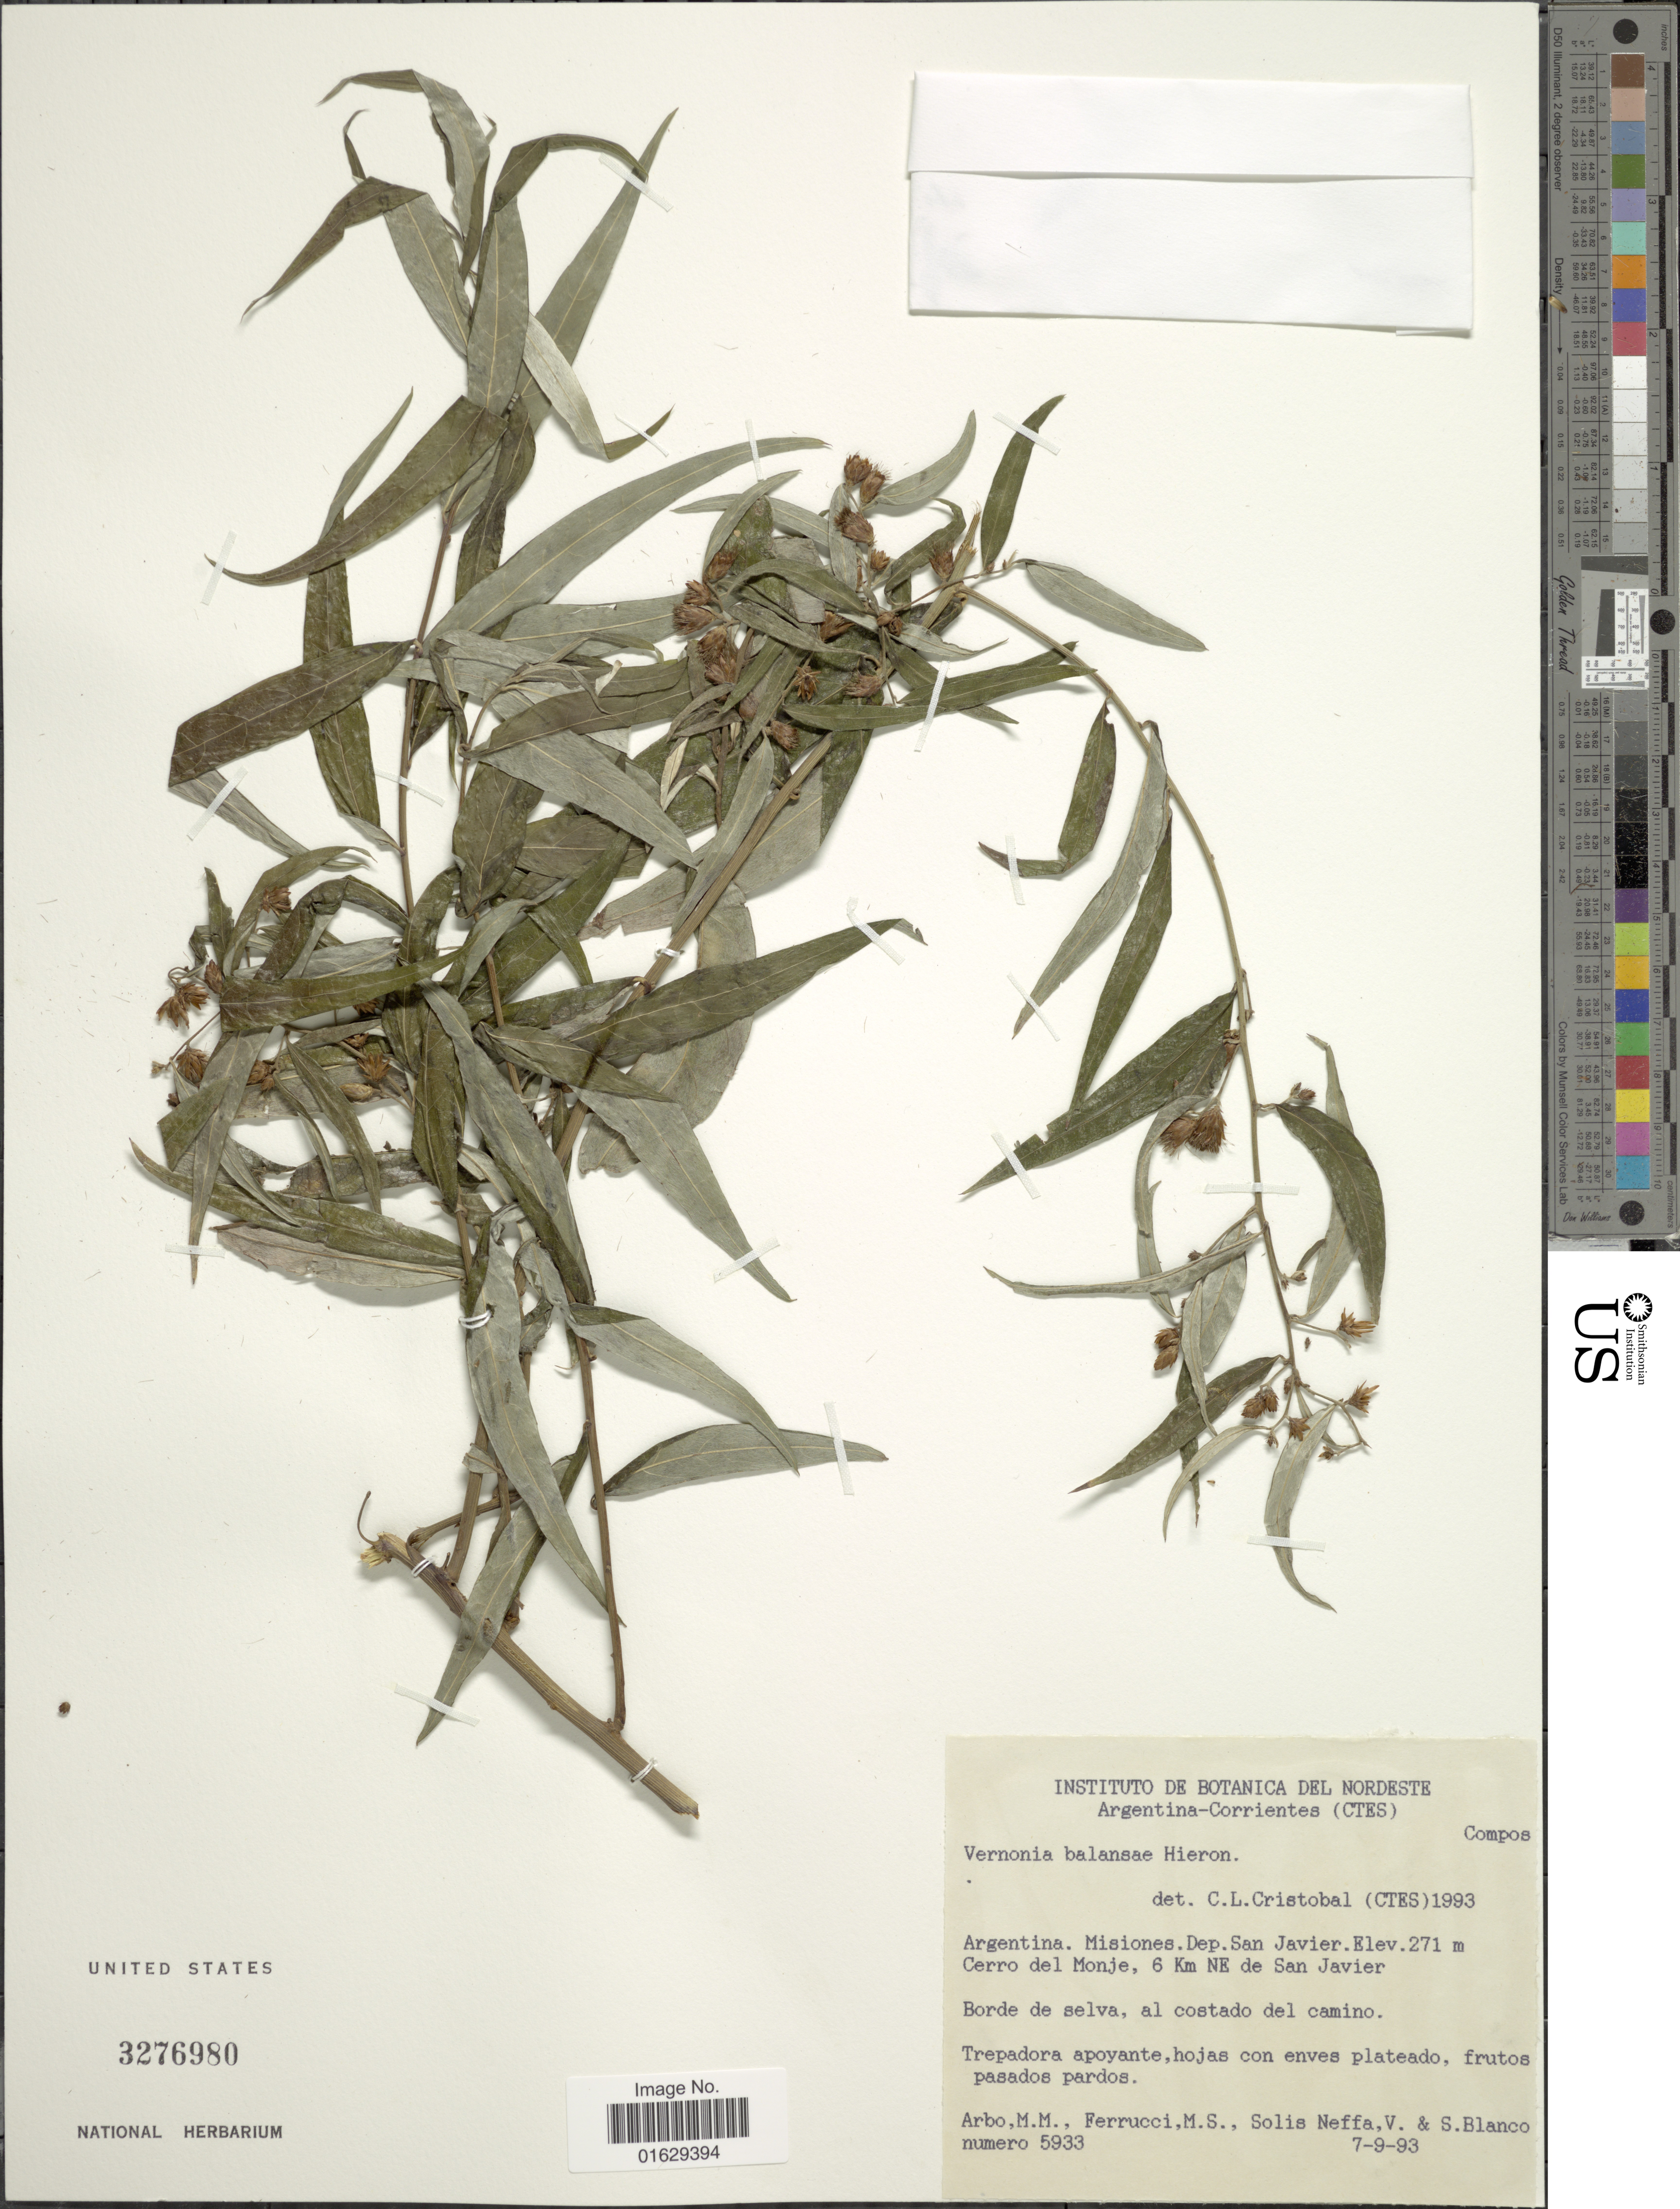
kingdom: Plantae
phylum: Tracheophyta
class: Magnoliopsida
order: Asterales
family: Asteraceae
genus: Lepidaploa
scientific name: Lepidaploa balansae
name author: (Hieron.) H. Rob.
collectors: M. M. Arbo, M. S. Ferrucci, V. Solis Neffa & S. Blanco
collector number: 5933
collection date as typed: Transcribed d/m/y: 7/9/93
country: Argentina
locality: Misiones, Dep. San Javier, Cerro del Monje, 6 Km NE de San Javier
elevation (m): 271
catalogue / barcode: US 3276980